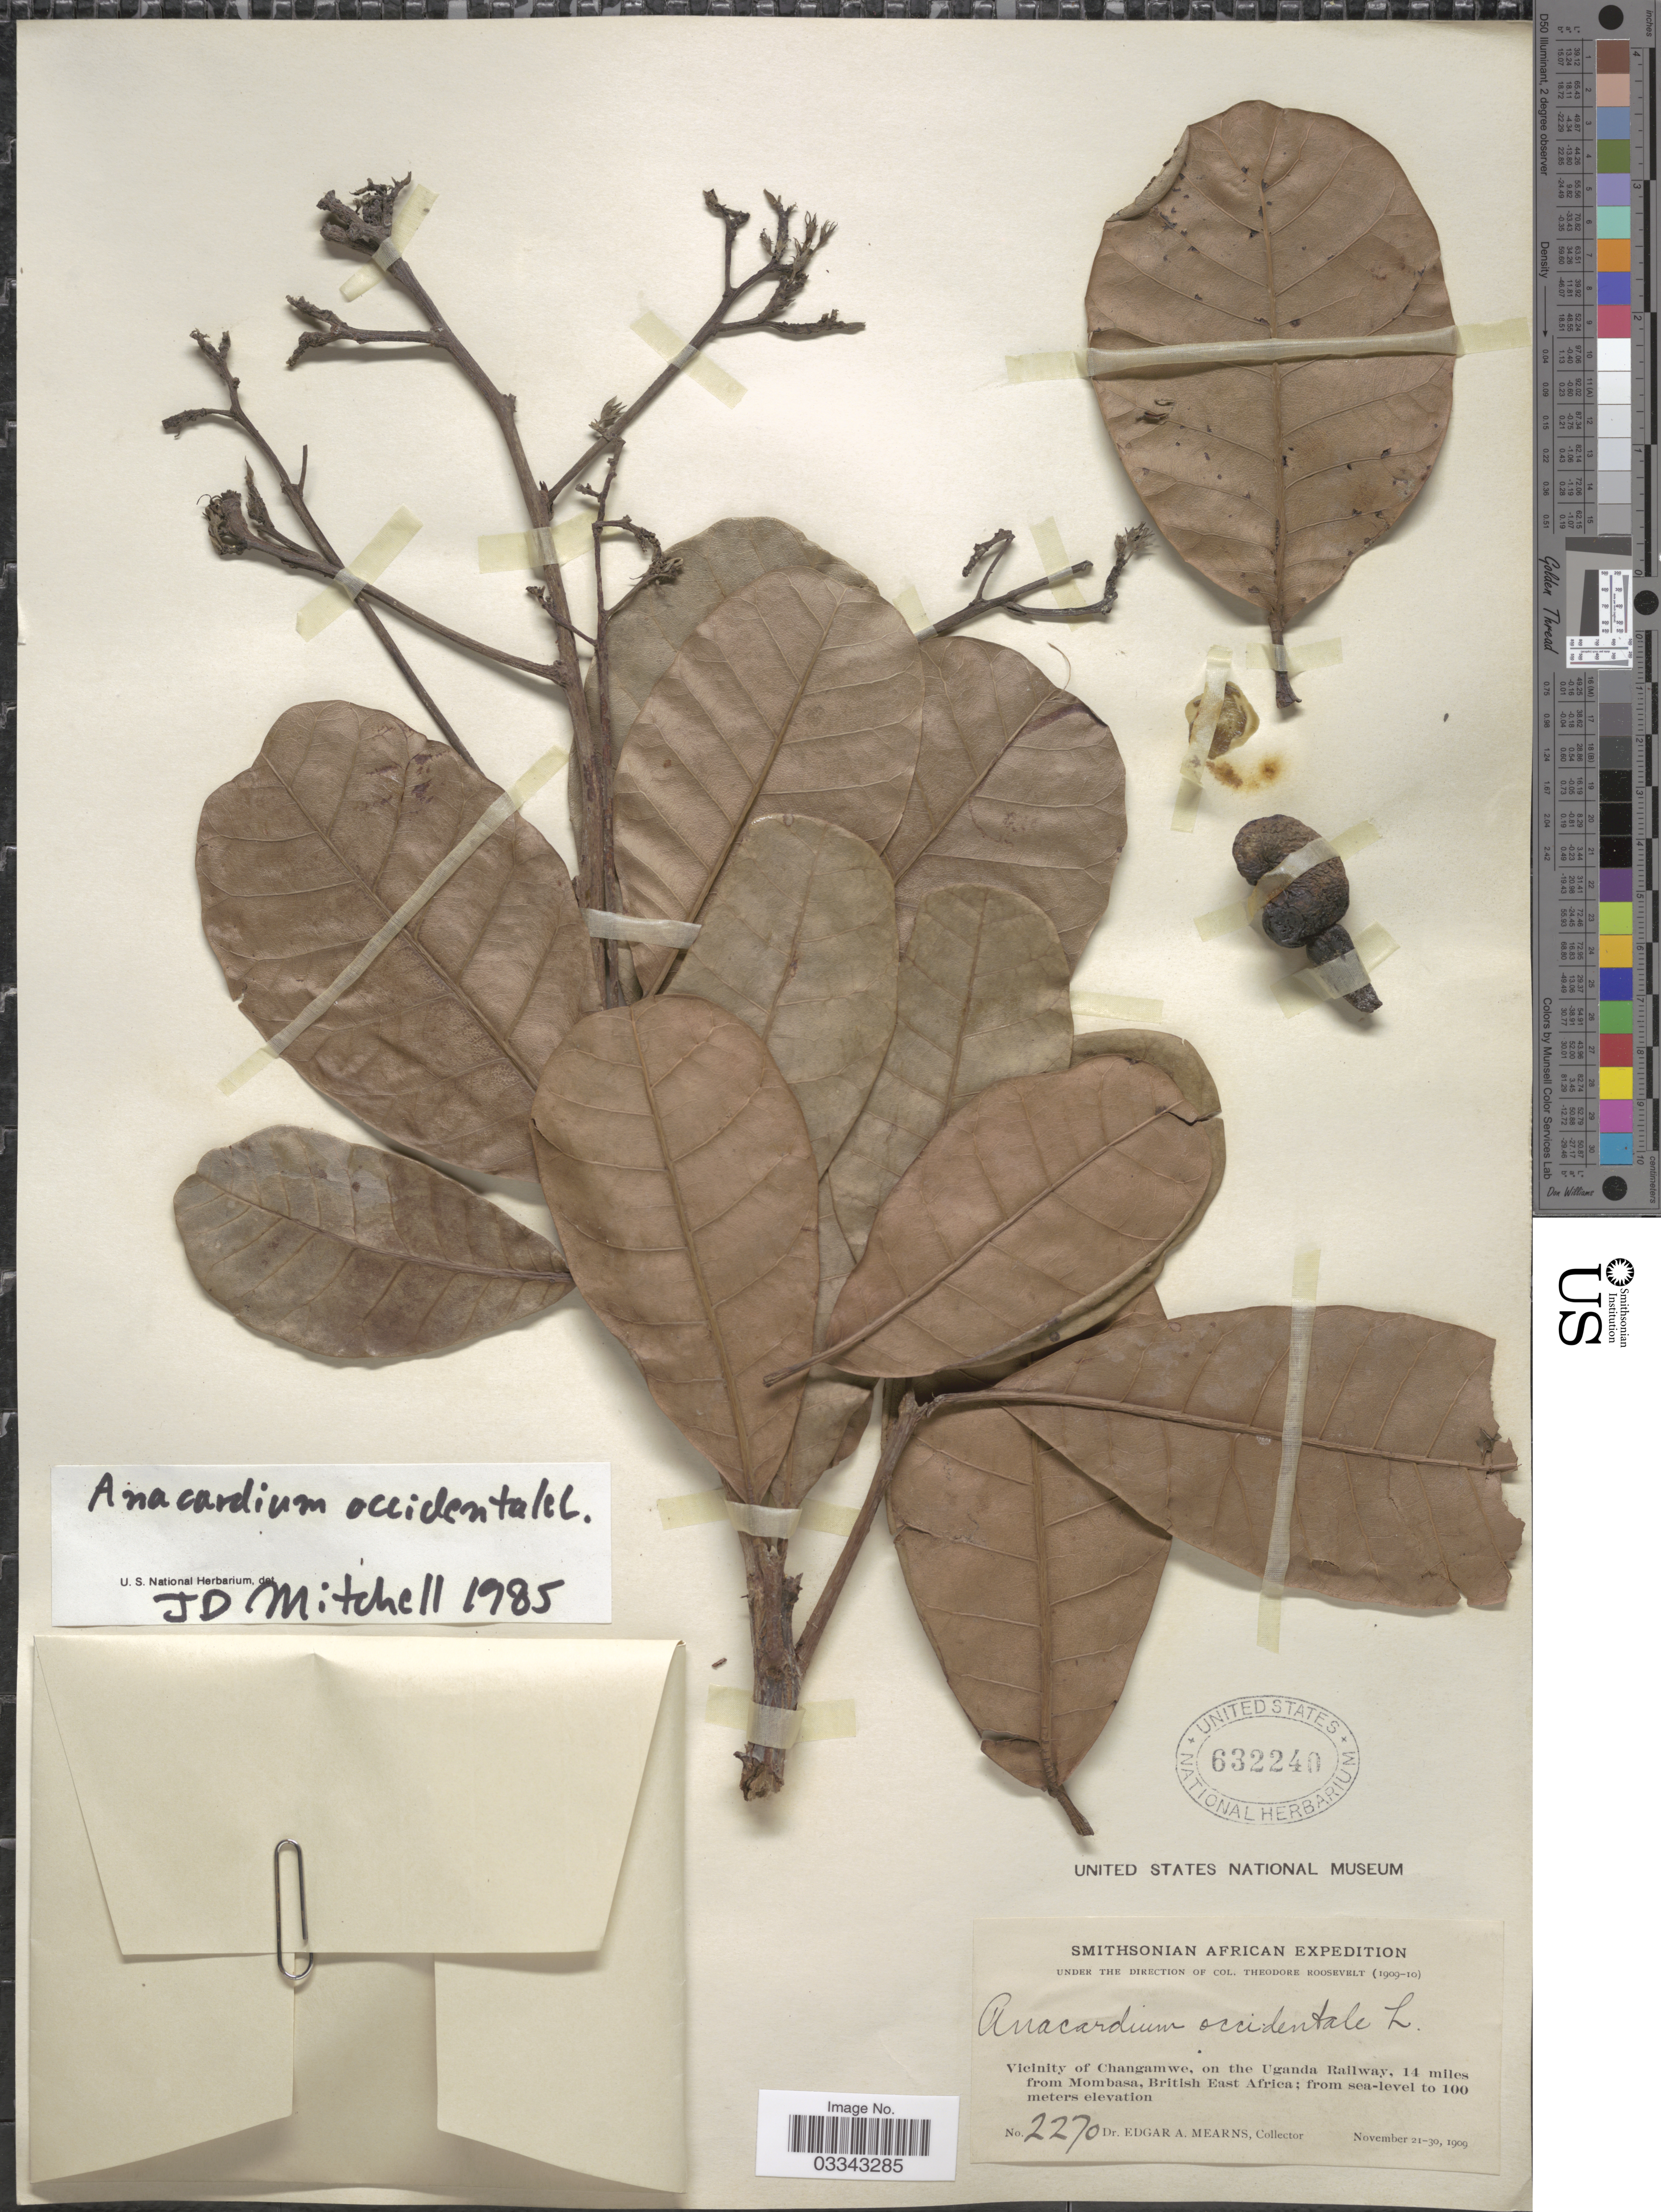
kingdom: Plantae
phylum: Tracheophyta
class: Magnoliopsida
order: Sapindales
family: Anacardiaceae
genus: Anacardium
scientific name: Anacardium occidentale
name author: L.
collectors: E. A. Mearns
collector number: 2270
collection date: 1909-11-21/1909-11-30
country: Kenya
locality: Vicinity of Changamwe, on the Uganda Railway, 14 miles from Mombasa, British East Africa.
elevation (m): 0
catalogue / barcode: US 632240